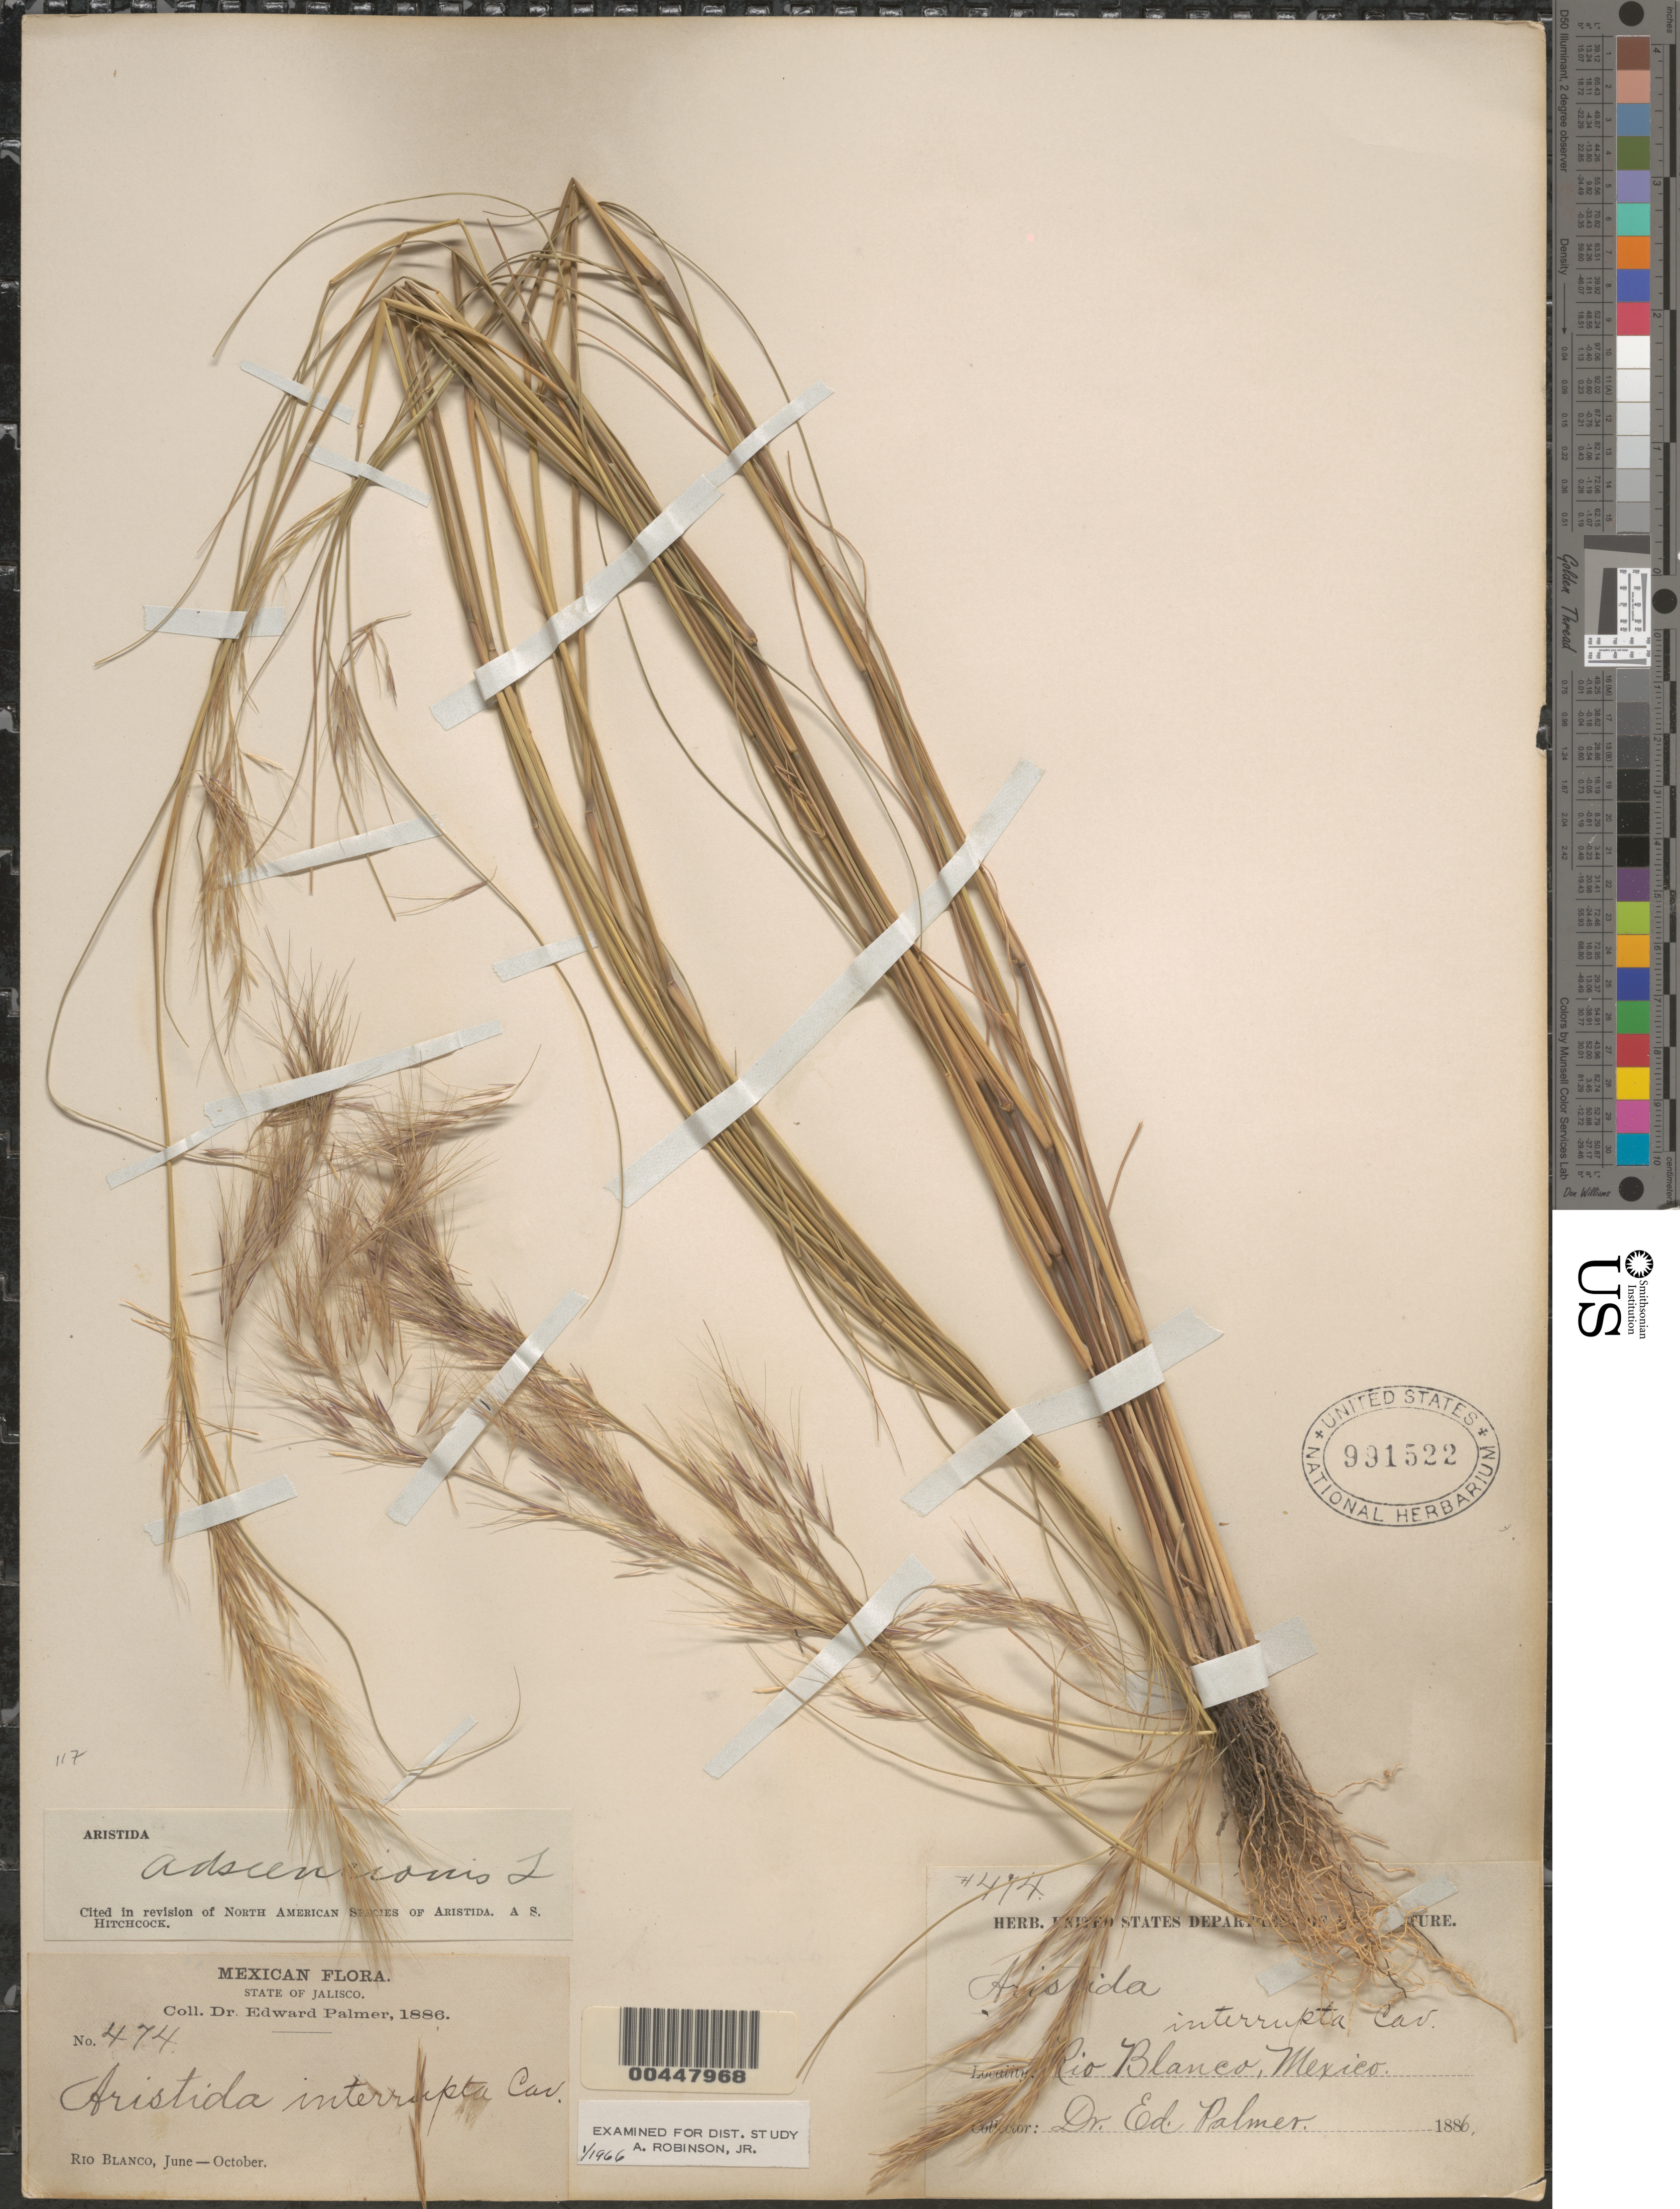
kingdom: Plantae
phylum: Tracheophyta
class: Liliopsida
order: Poales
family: Poaceae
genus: Aristida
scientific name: Aristida adscensionis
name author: L.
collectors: E. Palmer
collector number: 474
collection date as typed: Jun 1886 to Oct 1886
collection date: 1886-06/1886-10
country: Mexico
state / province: Jalisco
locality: Rio Blanco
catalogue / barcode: US 991522